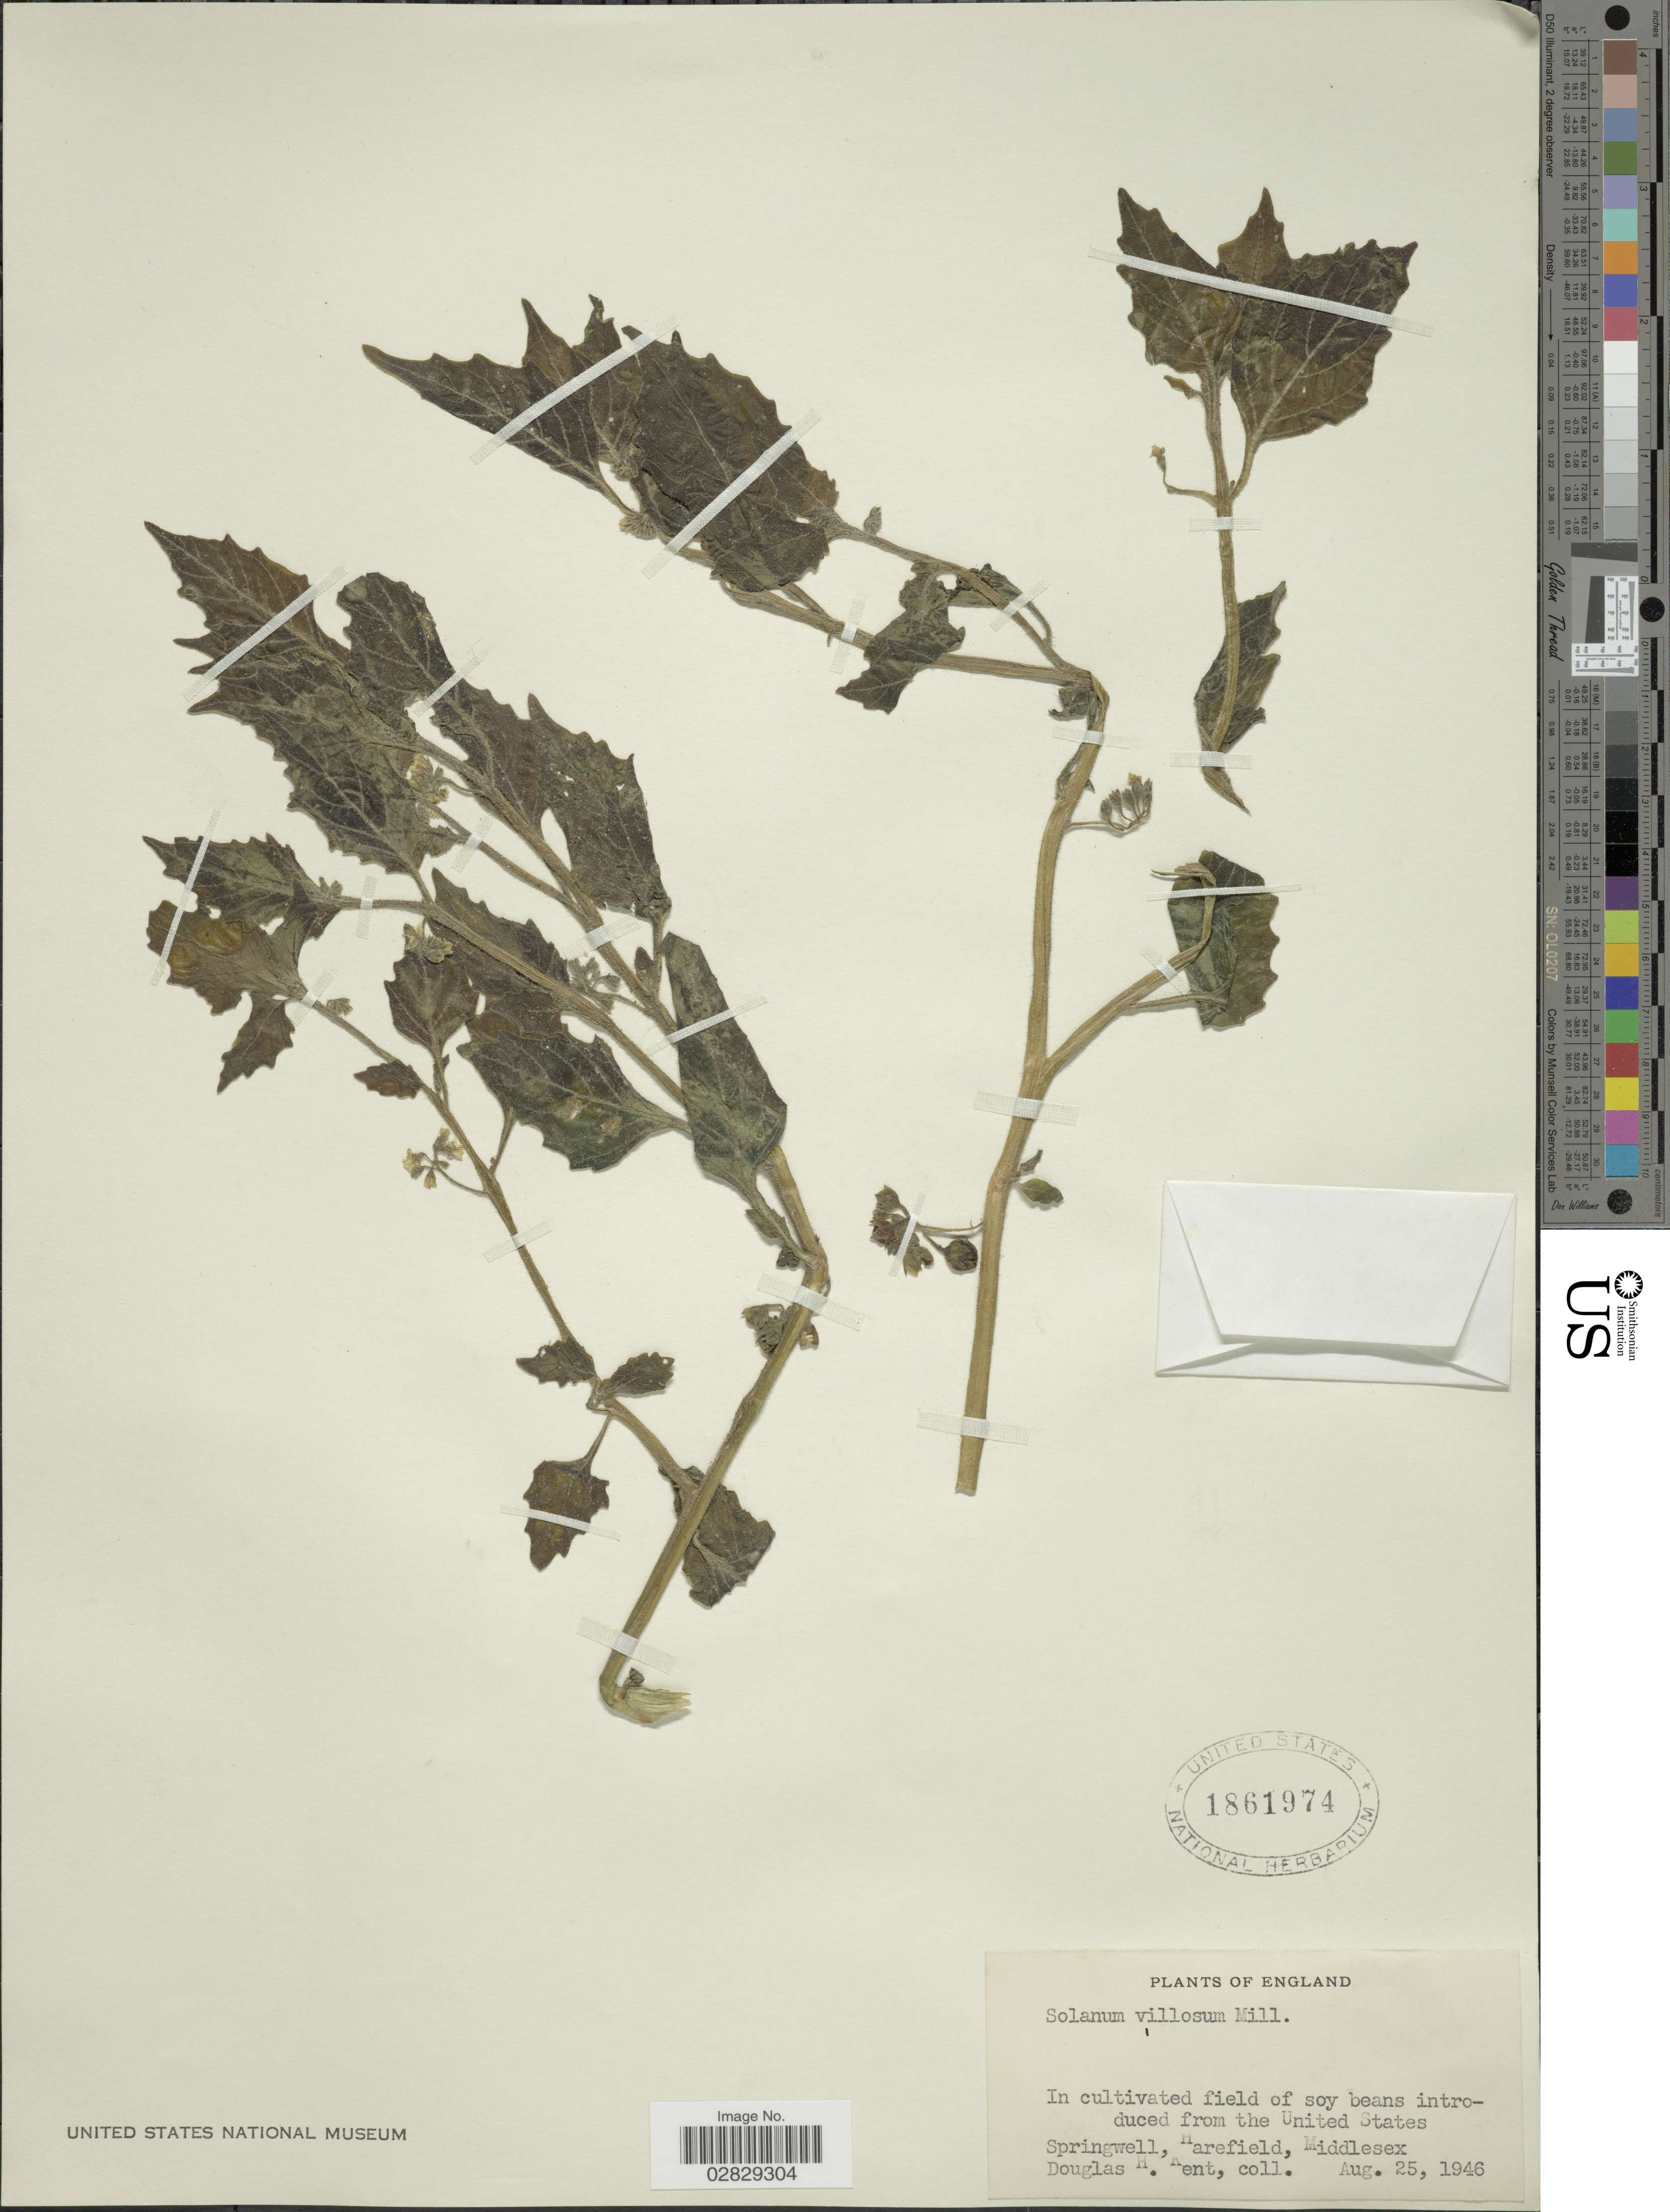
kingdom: Plantae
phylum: Tracheophyta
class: Magnoliopsida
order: Solanales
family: Solanaceae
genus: Solanum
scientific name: Solanum villosum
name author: Mill.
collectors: D. H. Kent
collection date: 1946-08-25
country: United Kingdom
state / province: England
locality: Springwell, Harefield, Middlesex.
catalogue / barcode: US 1861974